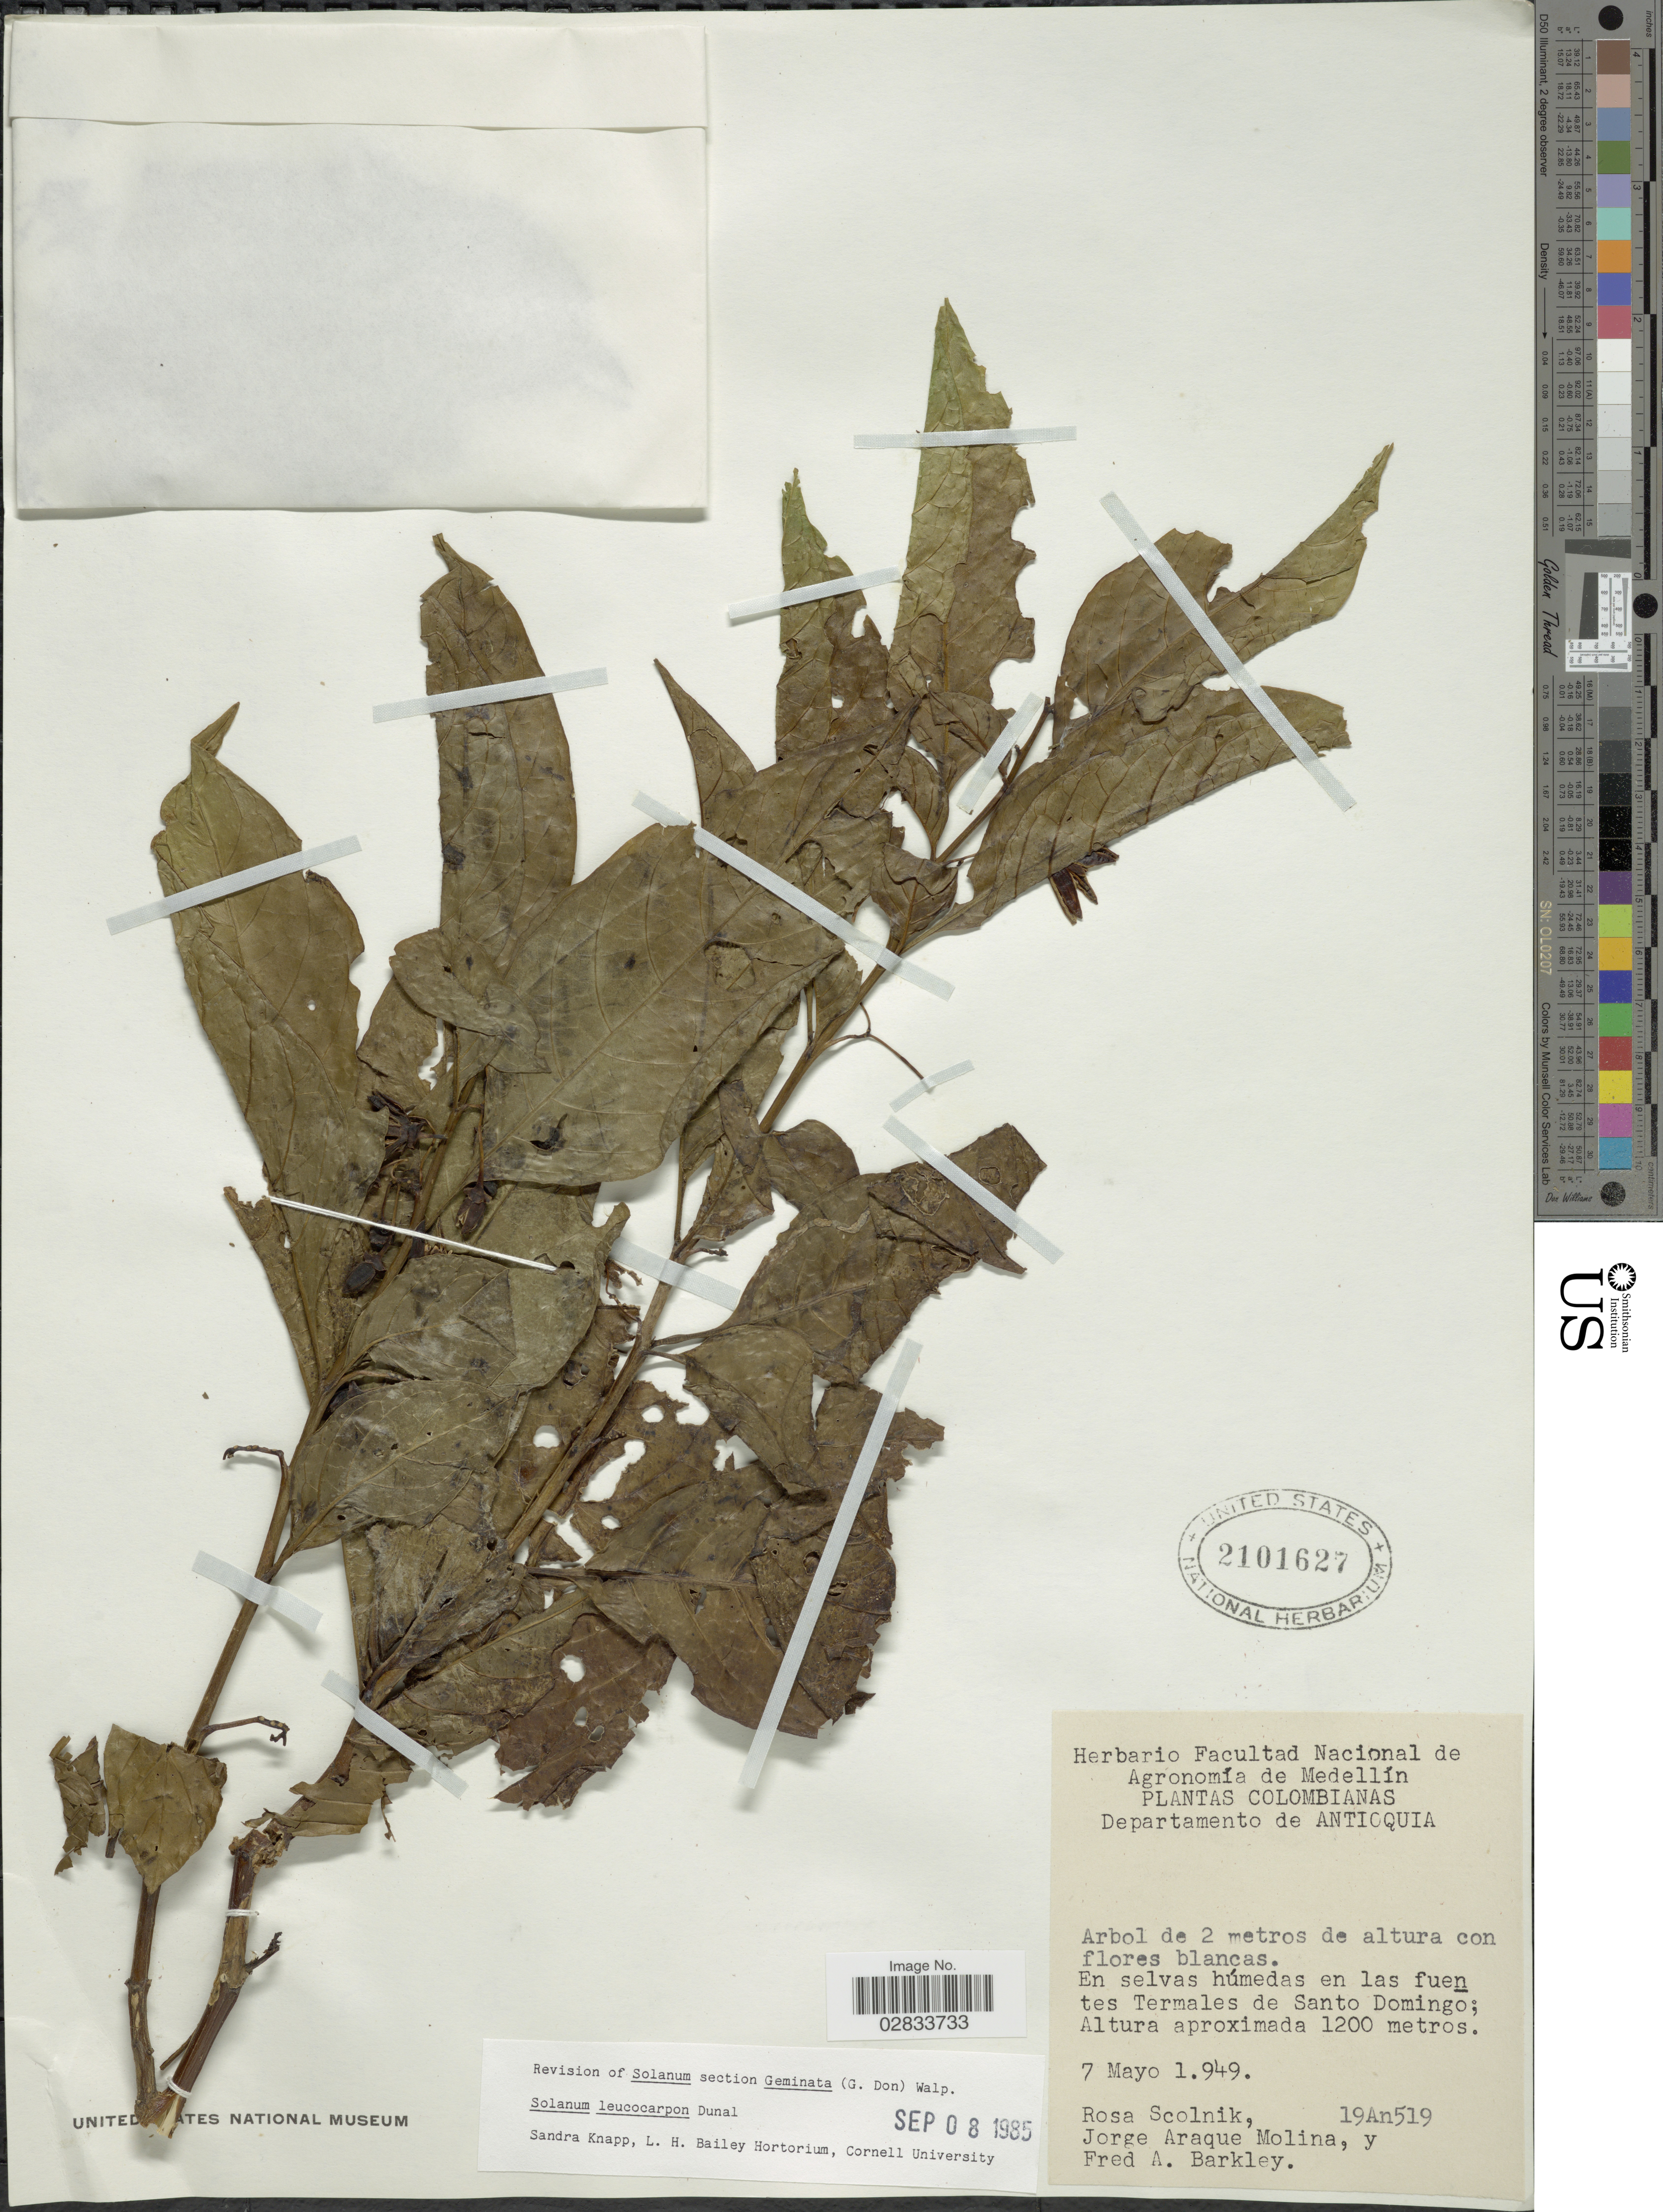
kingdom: Plantae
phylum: Tracheophyta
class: Magnoliopsida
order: Solanales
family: Solanaceae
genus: Solanum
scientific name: Solanum leucocarpon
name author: Dunal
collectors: R. Scolnik, J. Araque Molina & F. A. Barkley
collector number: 19An519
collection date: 1949-05-07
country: Colombia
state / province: Antioquia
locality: Departamento de Antioquia, En selvas húmedas en las fuentes Termales de Santo Domingo.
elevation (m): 1200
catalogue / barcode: US 2101627